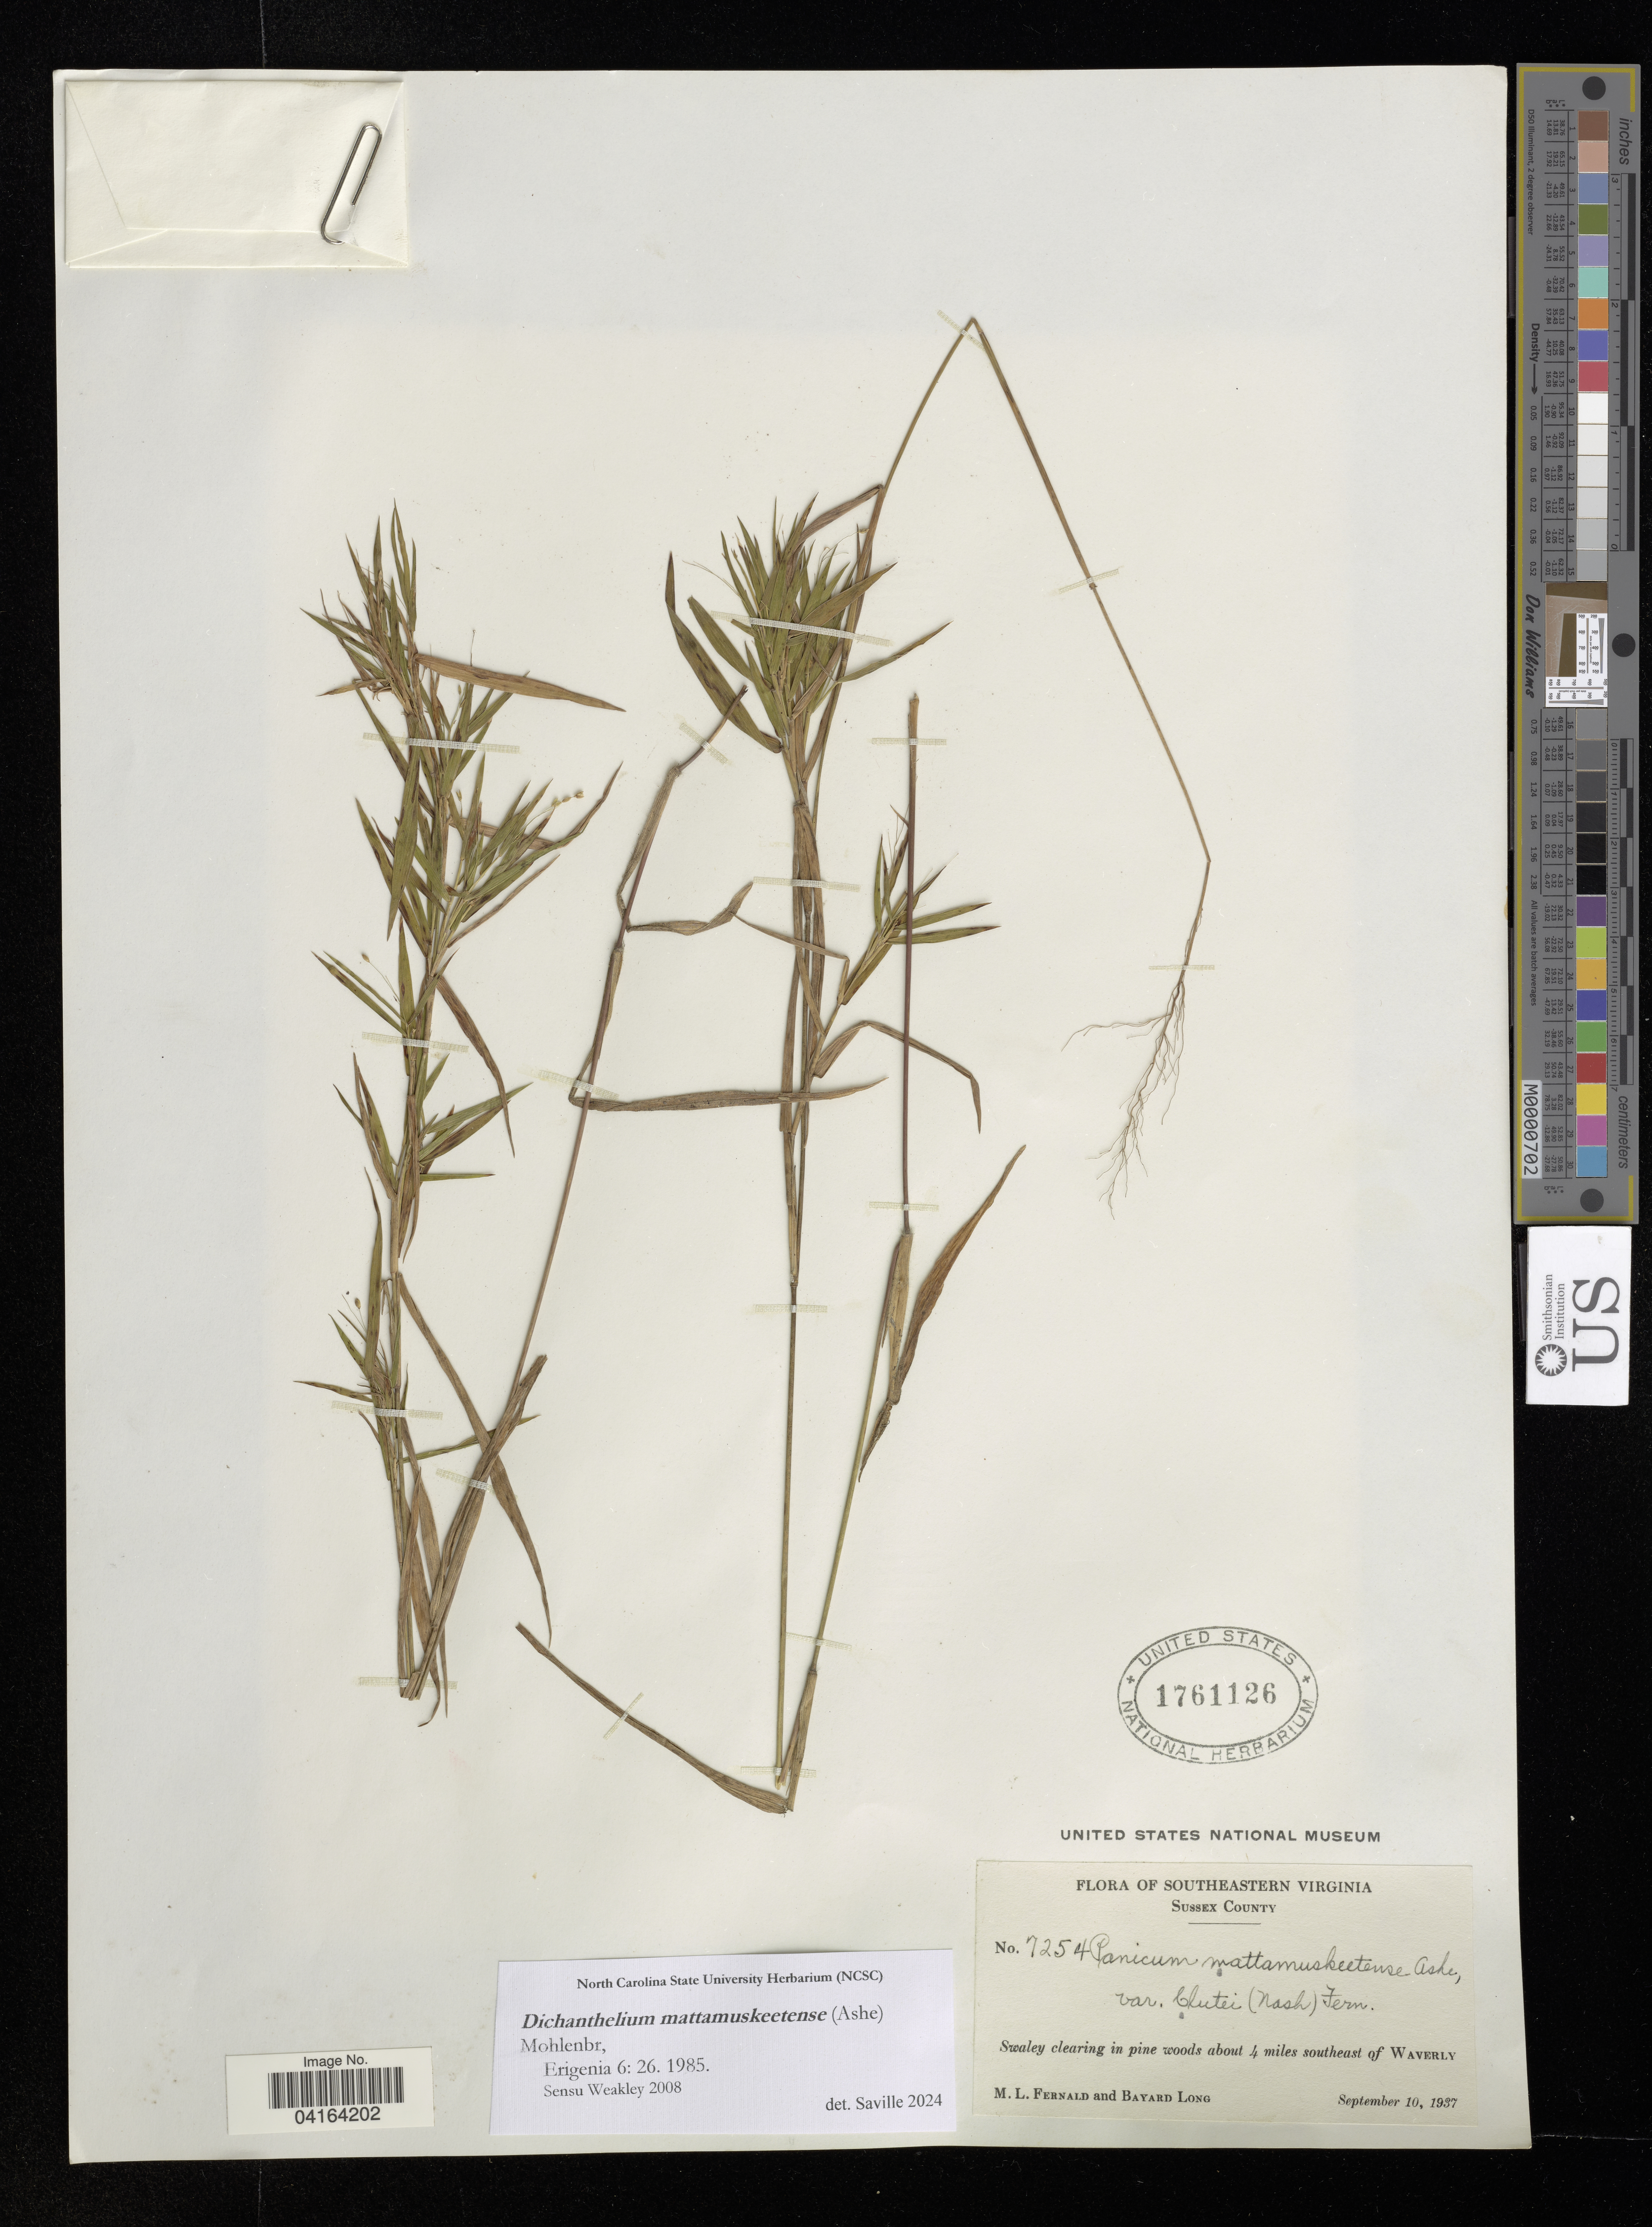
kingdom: Plantae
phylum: Tracheophyta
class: Liliopsida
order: Poales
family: Poaceae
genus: Dichanthelium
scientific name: Dichanthelium mattamuskeetense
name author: (Ashe) Mohlenbr.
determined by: Saville, A. C., (NCSC), North Carolina State University (UNITED STATES)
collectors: M. L. Fernald & B. Long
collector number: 7254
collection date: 1937-09-10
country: United States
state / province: Virginia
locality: Southeastern Virginia. Sussex County. About 4 miles southeast of Waverly.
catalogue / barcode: US 1761126